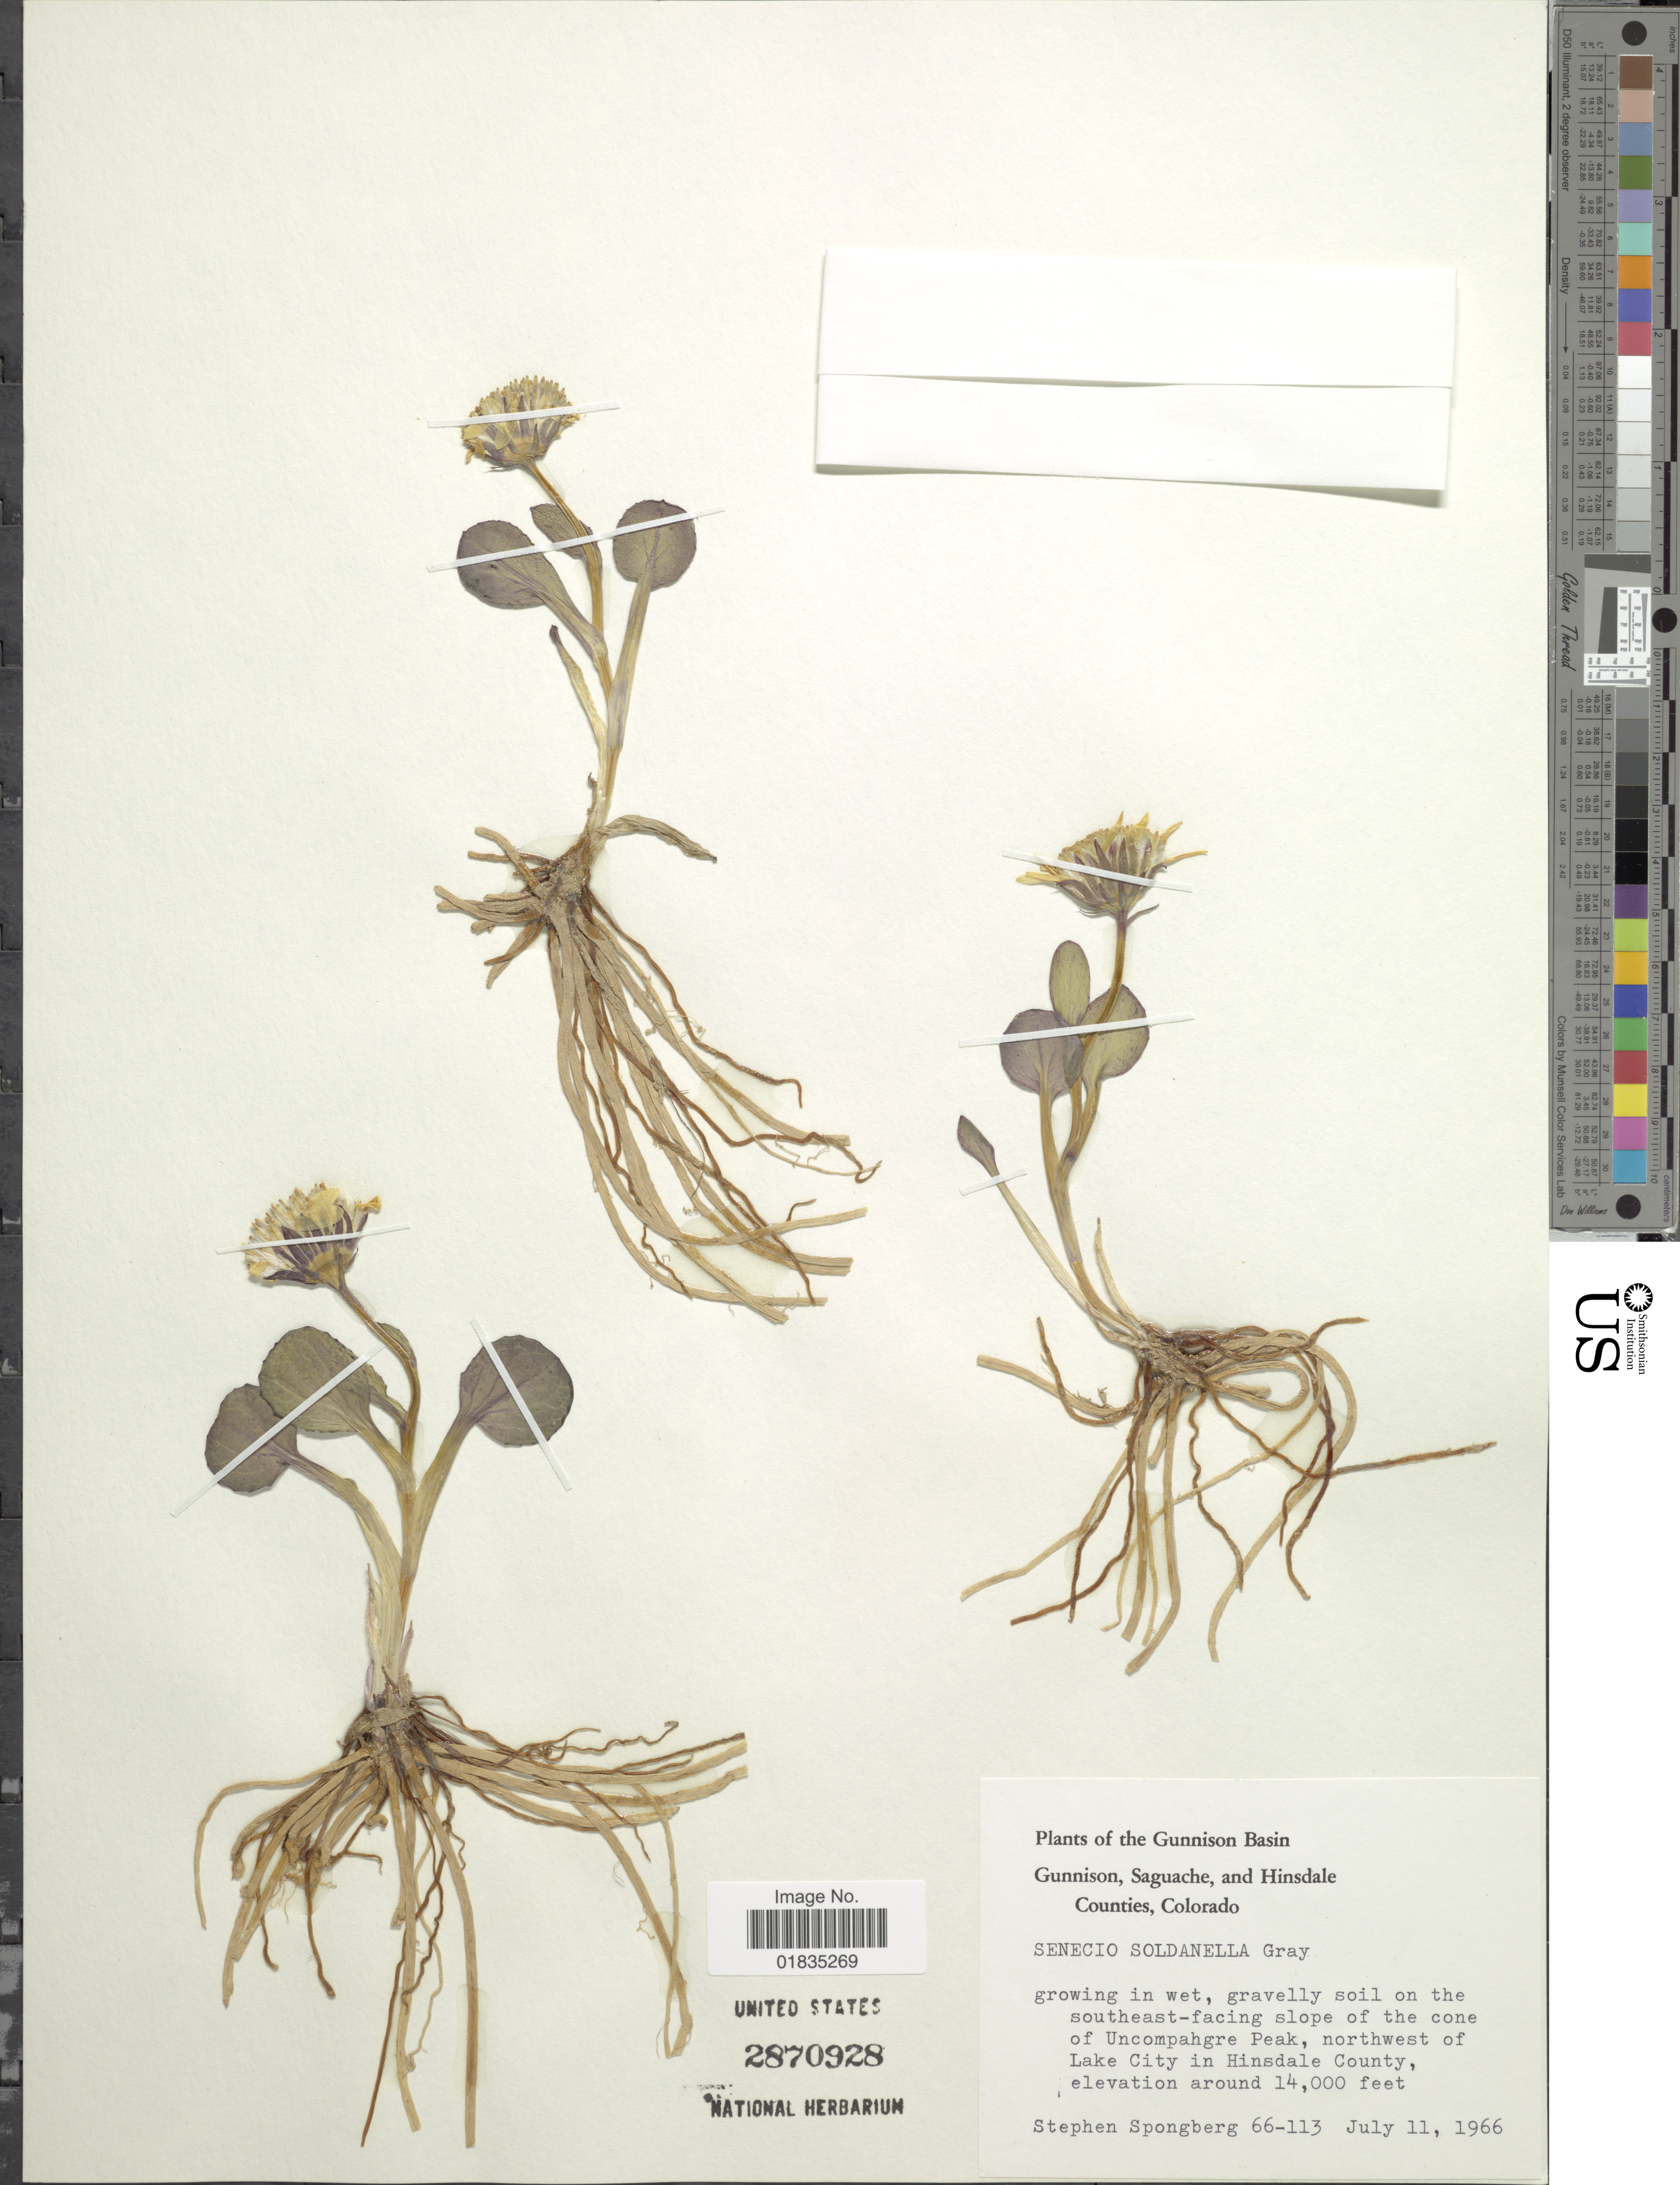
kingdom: Plantae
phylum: Tracheophyta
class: Magnoliopsida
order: Asterales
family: Asteraceae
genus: Senecio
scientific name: Senecio soldanella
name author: A. Gray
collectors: S. A.Spongberg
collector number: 66-113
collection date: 1966-07-11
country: United States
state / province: Colorado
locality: The Gunnison Basin, Gunnison, Saguache, and Hinsdale Counties, on the southeast-facing slope of the cone of Uncompahgre Peak, northwest of Lake City in Hinsdale County.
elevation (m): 4267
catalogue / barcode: US 2870928